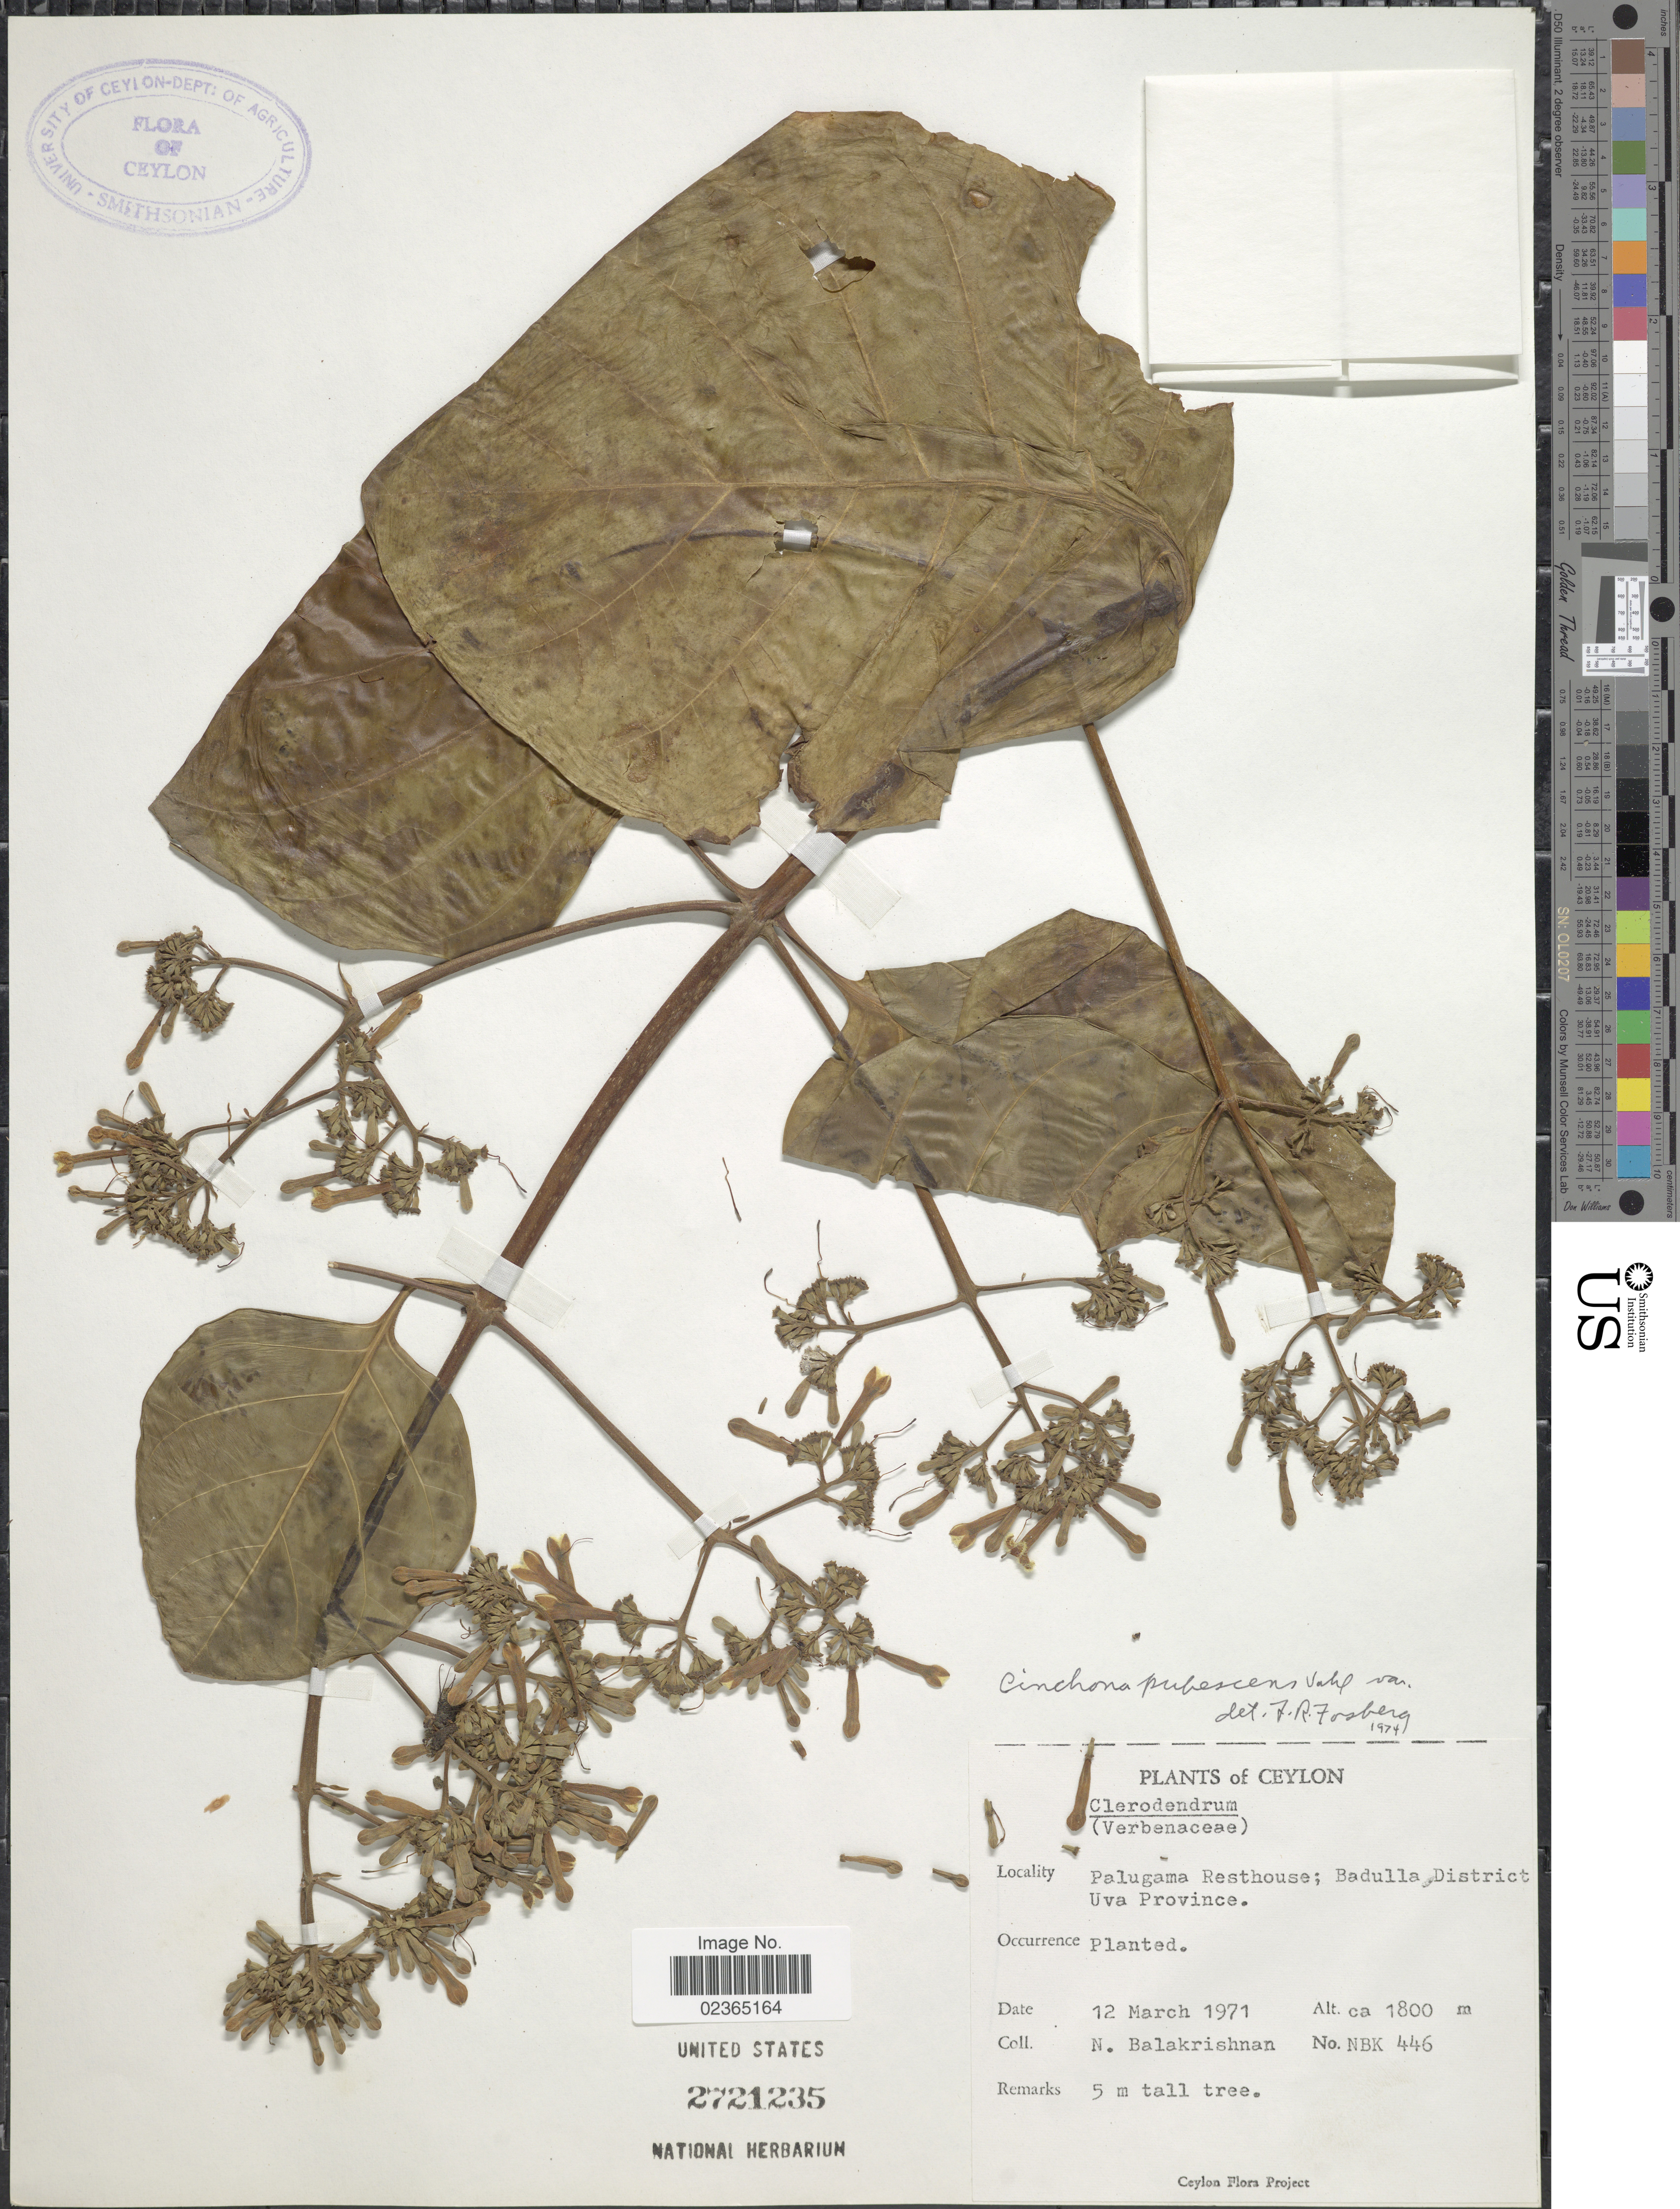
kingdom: Plantae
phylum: Tracheophyta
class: Magnoliopsida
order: Gentianales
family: Rubiaceae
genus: Cinchona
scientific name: Cinchona pubescens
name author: Vahl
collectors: N. Balakrishnan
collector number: NBK446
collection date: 1971-03-12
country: Sri Lanka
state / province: Uva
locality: Ceylon, Palugama Resthouse; Badulla District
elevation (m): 1800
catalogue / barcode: US 2721235